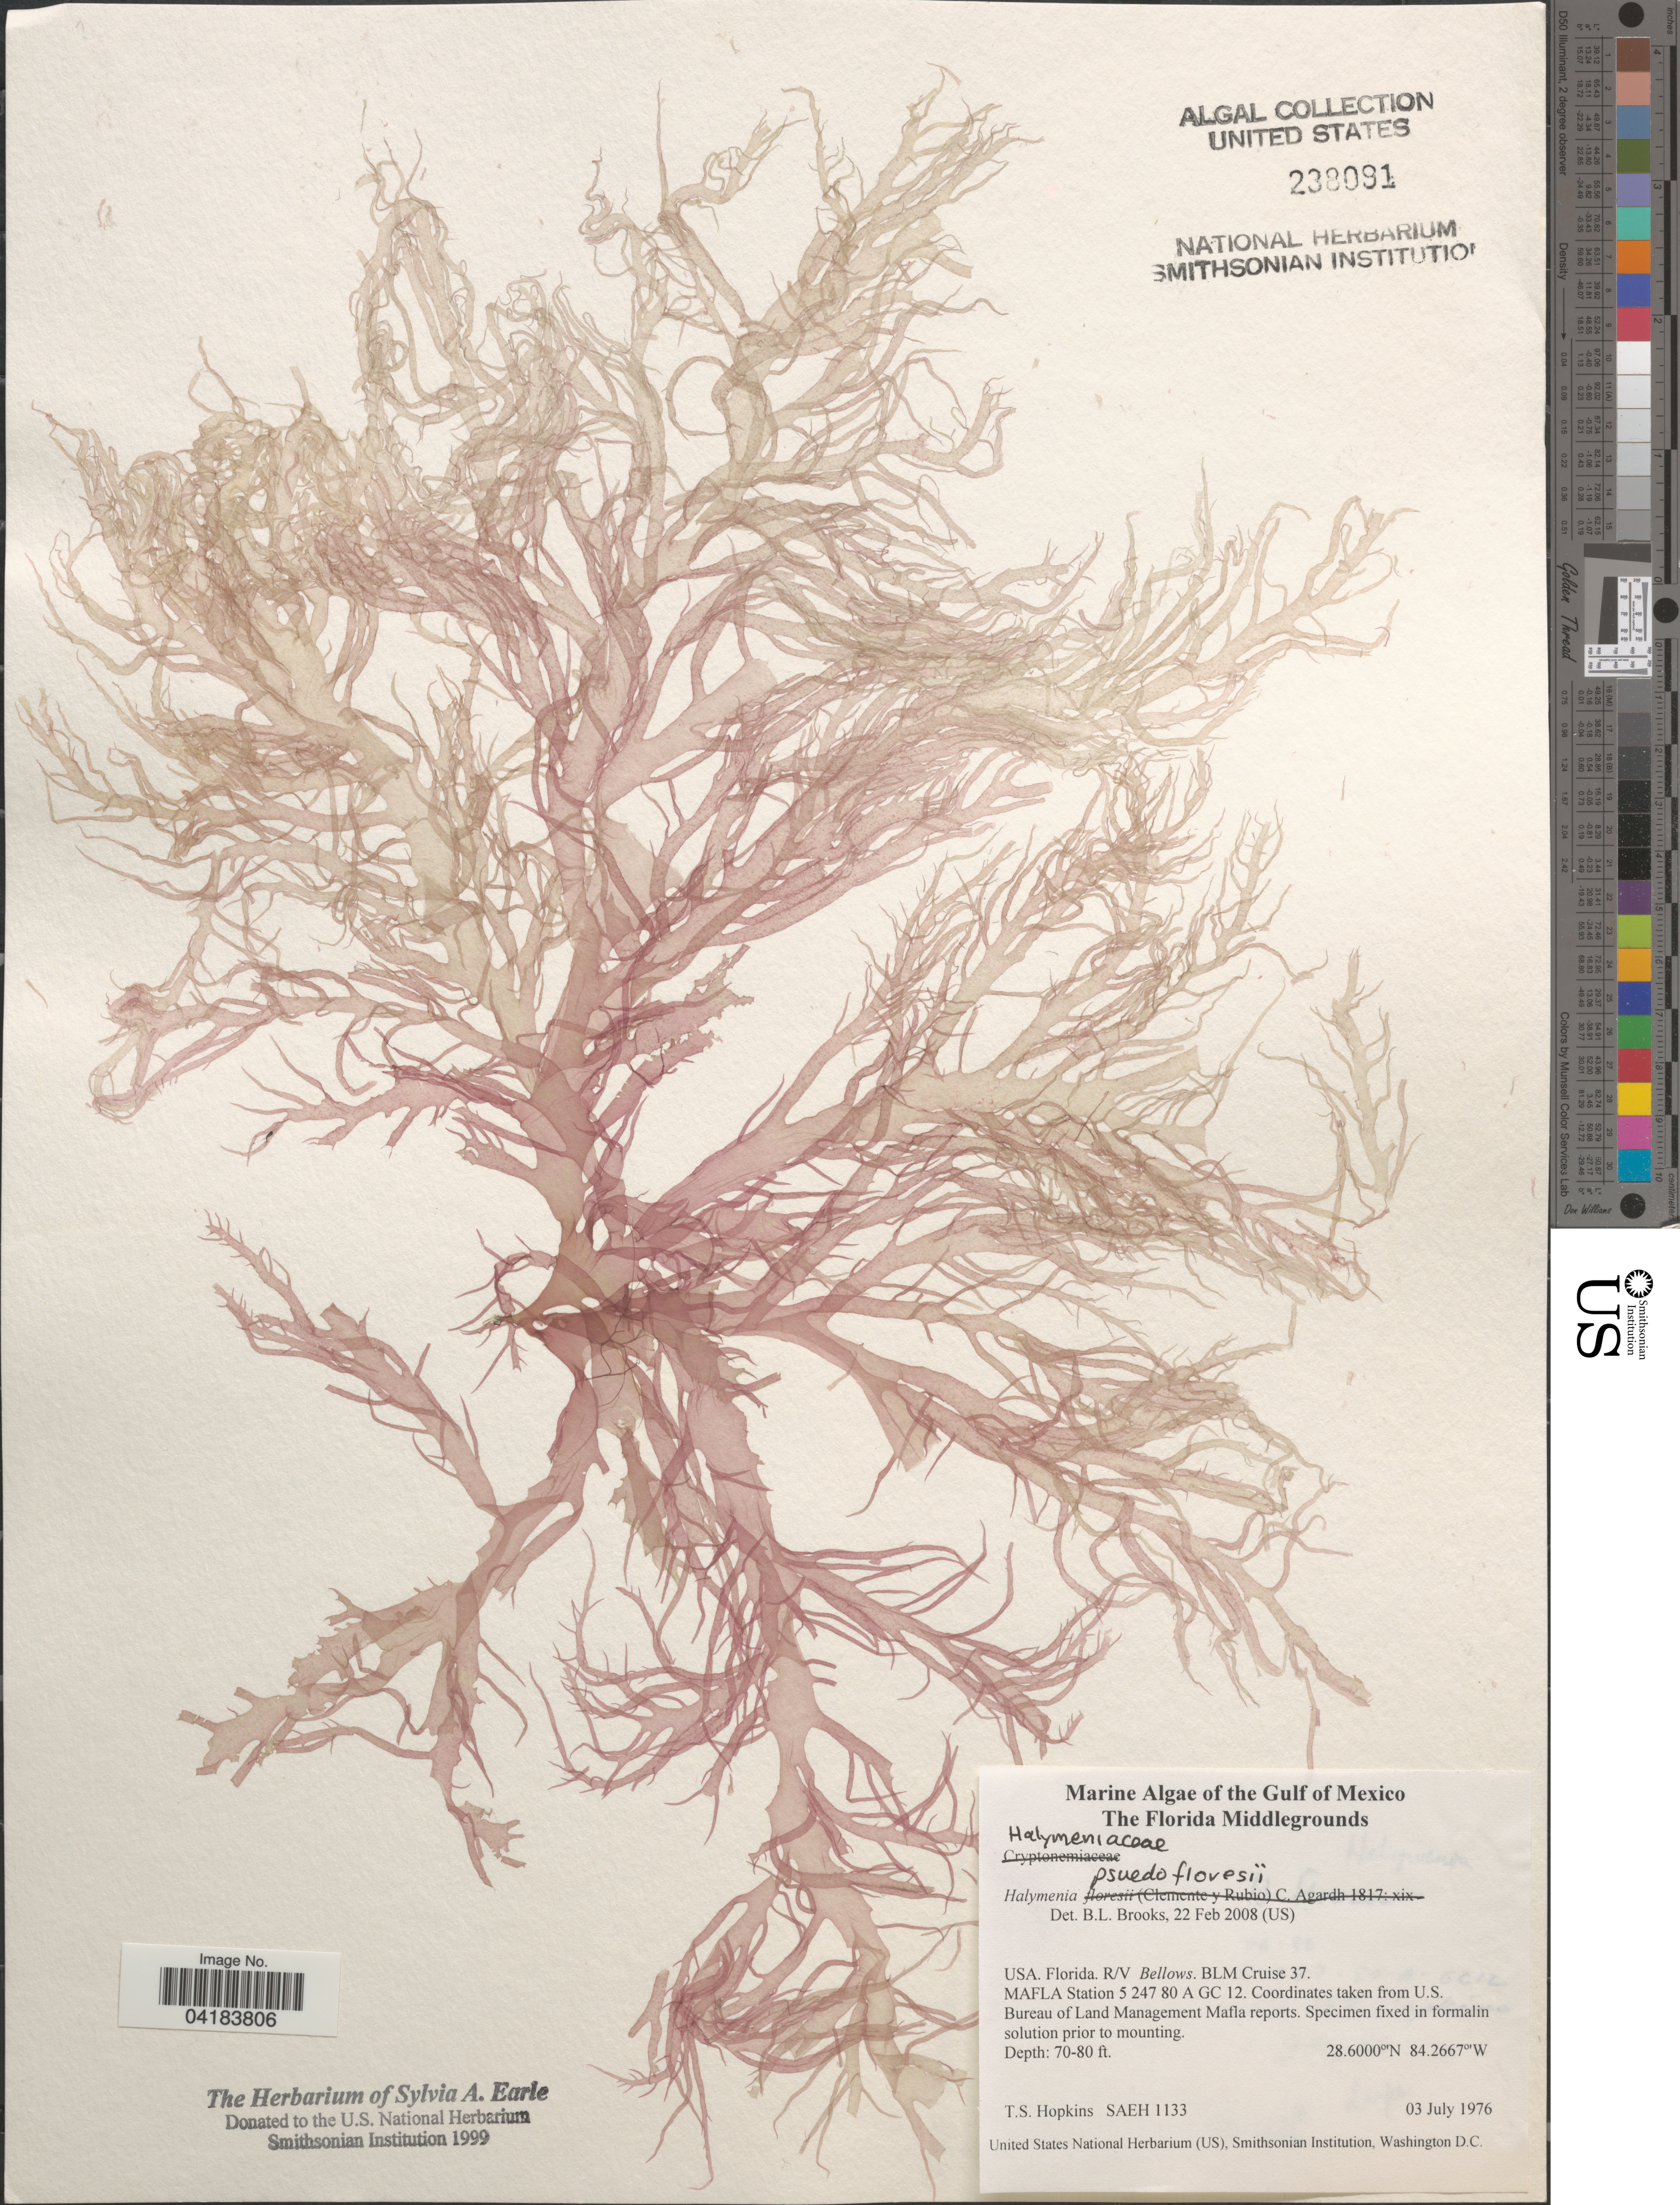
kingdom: Plantae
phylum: Rhodophyta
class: Florideophyceae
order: Halymeniales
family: Halymeniaceae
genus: Halymenia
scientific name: Halymenia pseudofloresia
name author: Collins & M. Howe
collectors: T. Hopkins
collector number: SAEH1133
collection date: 1976-07-03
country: United States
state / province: Florida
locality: Gulf of Mexico. The Florida Middlegrounds. R/V Bellows. BLM Cruise 37. MAFLA Station 5 247 80 A GC 12.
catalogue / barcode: US 238091